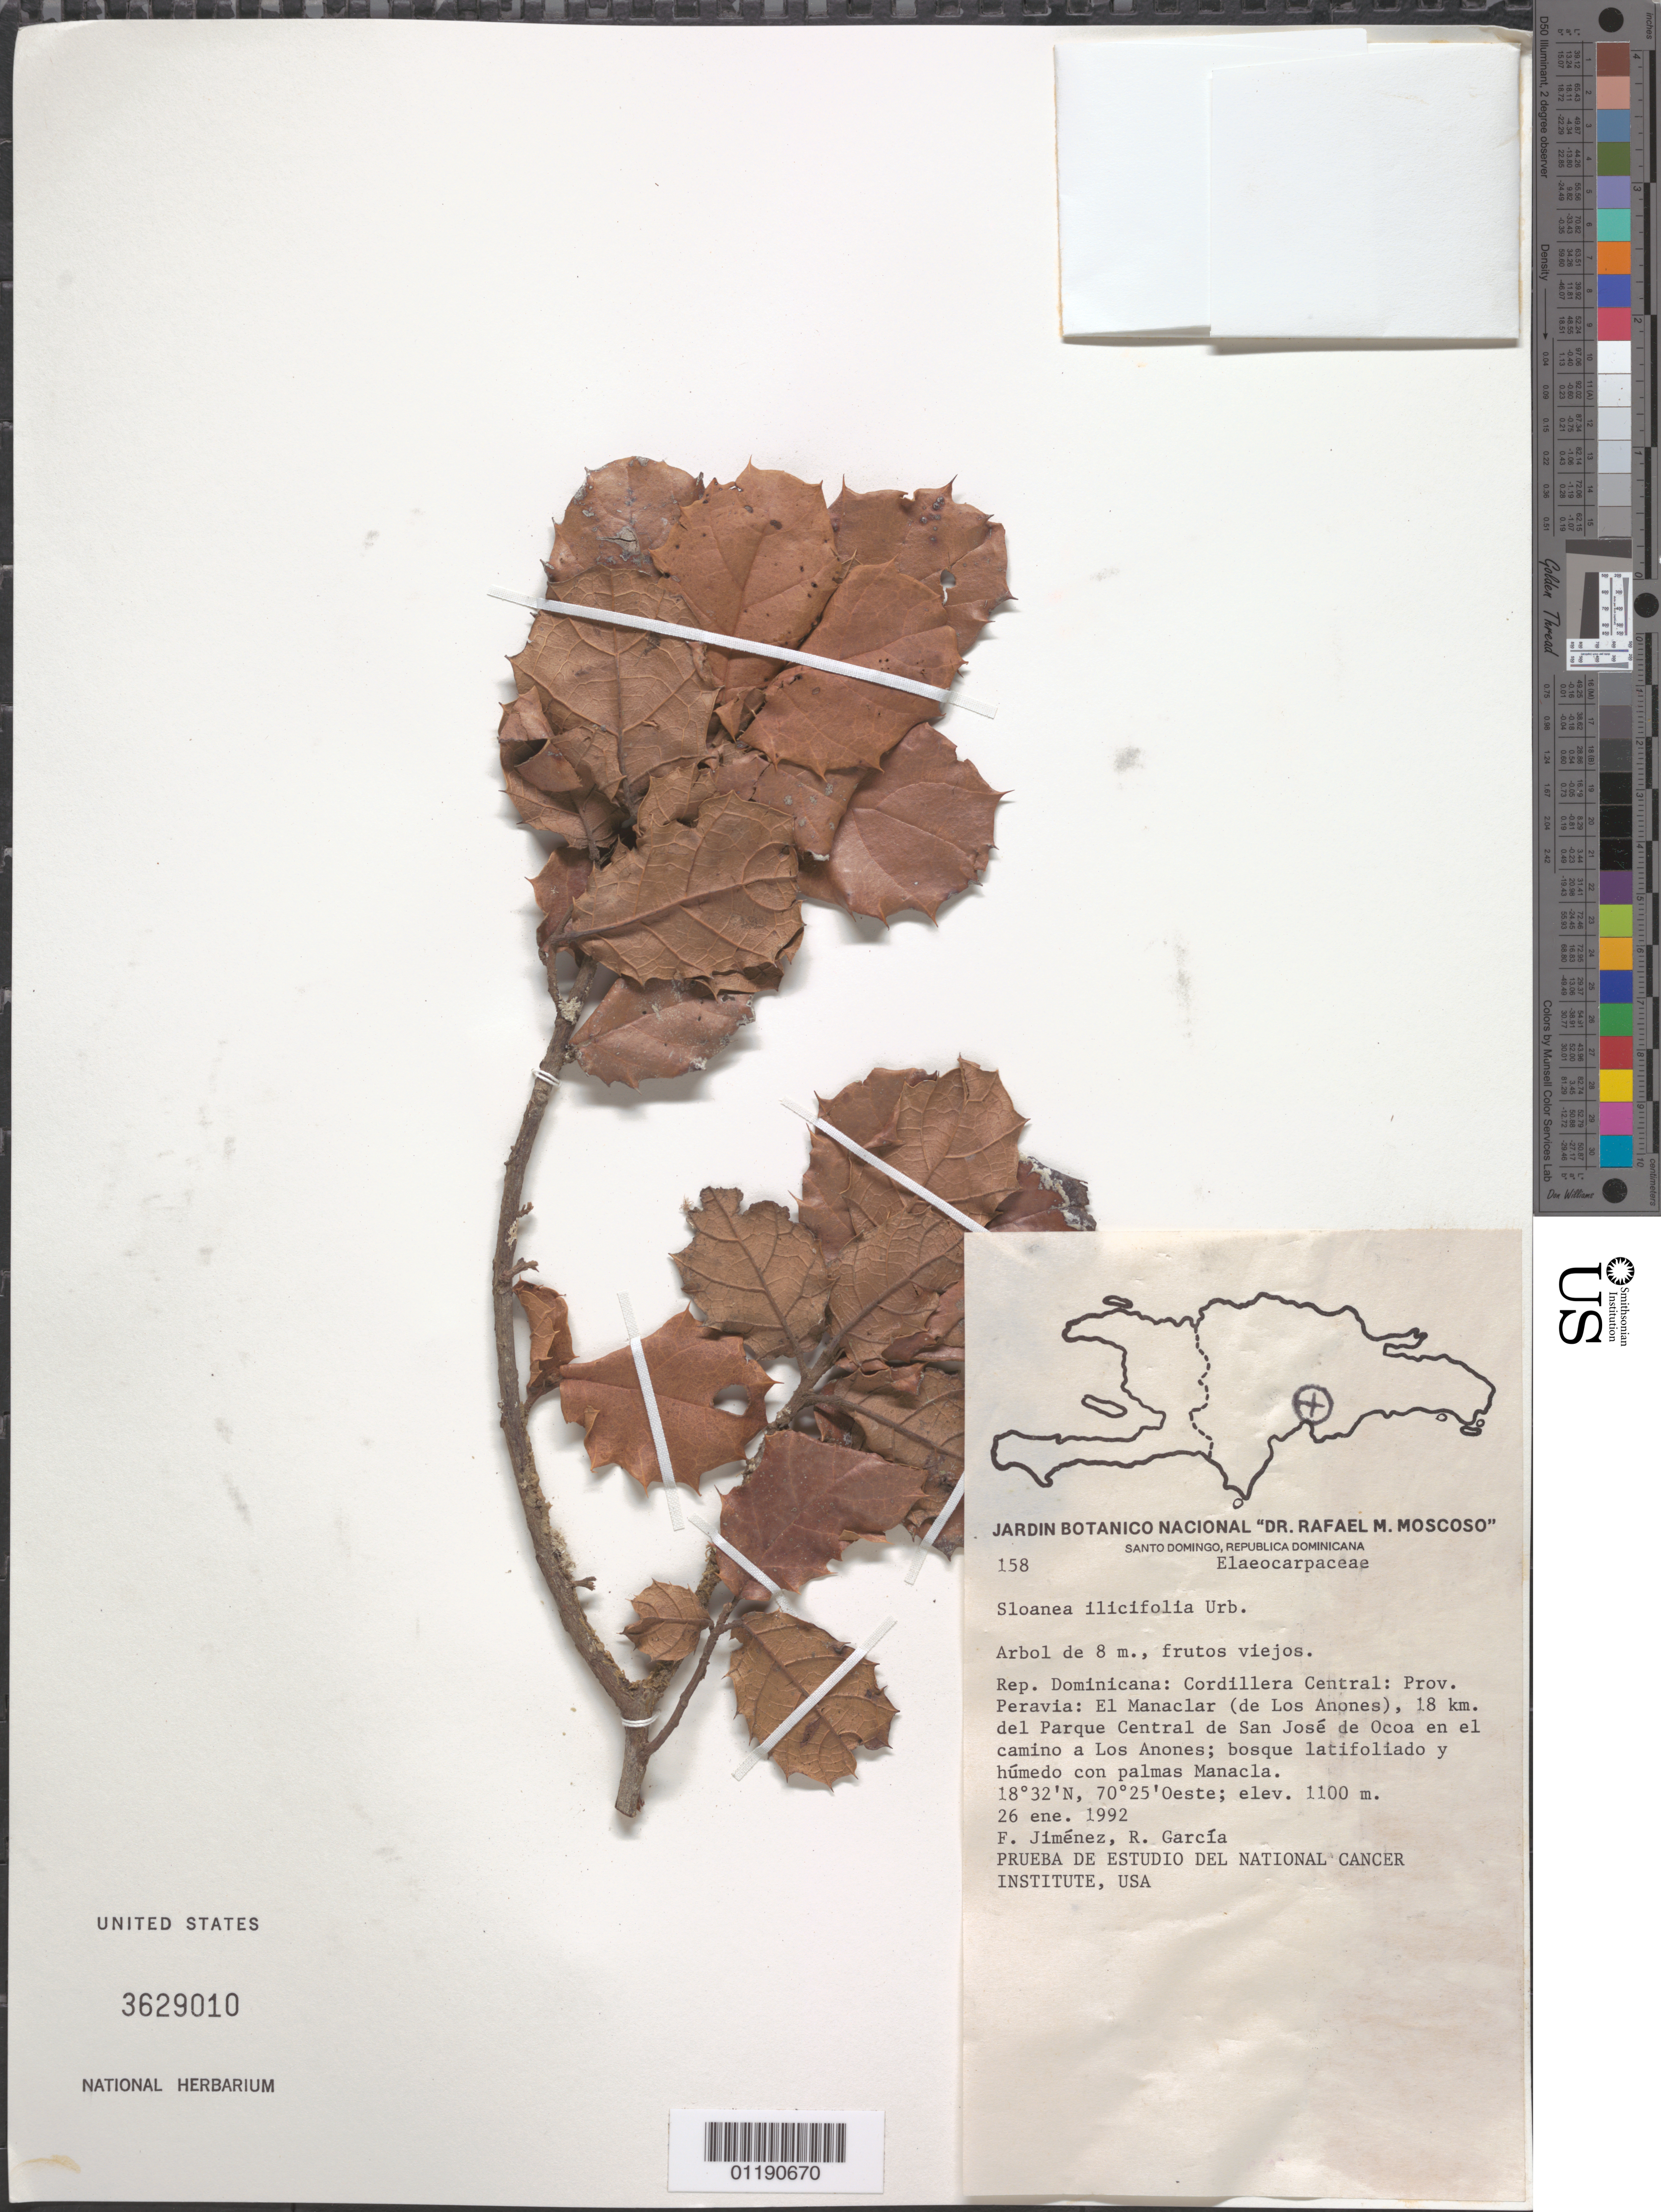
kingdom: Plantae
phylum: Tracheophyta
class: Magnoliopsida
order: Oxalidales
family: Elaeocarpaceae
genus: Sloanea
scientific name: Sloanea ilicifolia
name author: Urb.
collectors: F. Jiménez & R. G. García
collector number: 158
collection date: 1992-01-26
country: Dominican Republic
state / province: Peravia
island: Hispaniola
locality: El Manaclar (de Los Anones), 18 km. del Parque Central de San José de Ocoa on the road to Los Anones.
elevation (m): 1100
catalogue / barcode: US 3629010